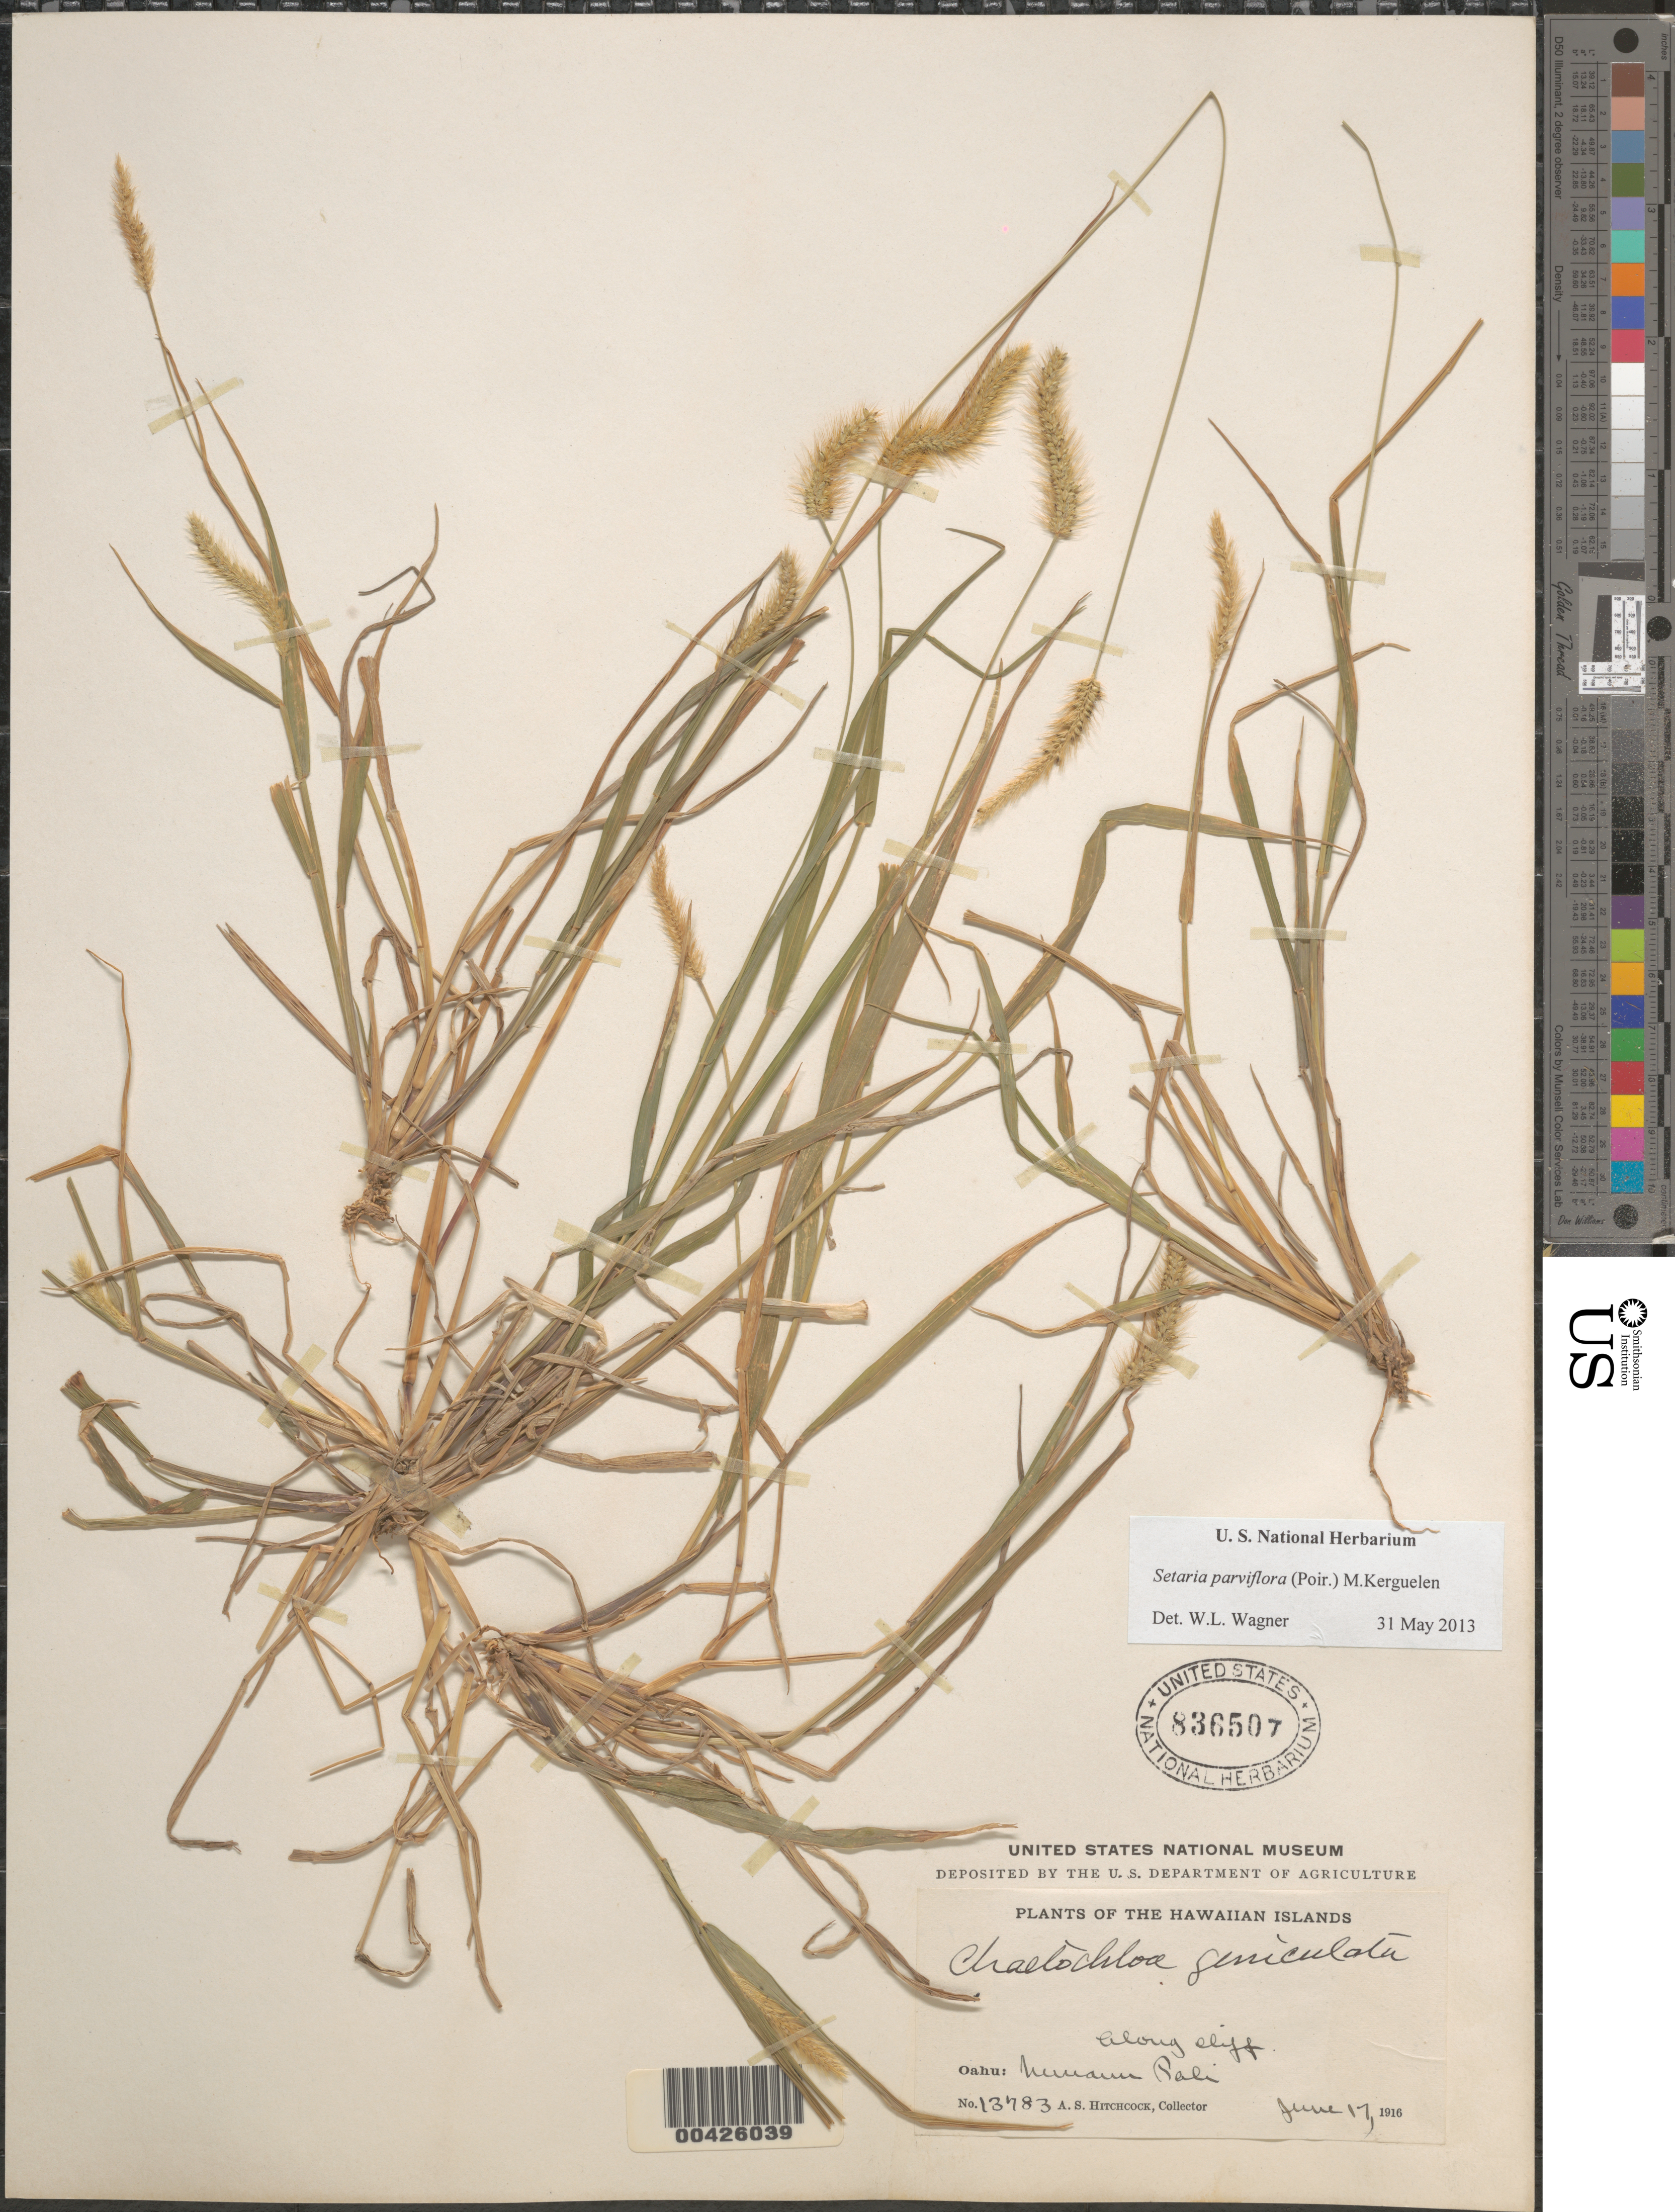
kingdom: Plantae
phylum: Tracheophyta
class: Liliopsida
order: Poales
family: Poaceae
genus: Setaria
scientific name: Setaria parviflora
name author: (Poir.) Kerguélen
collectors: A. S. Hitchcock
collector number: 13783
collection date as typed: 17 Jun 1916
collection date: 1916-06-17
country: United States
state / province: Hawaii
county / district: Honolulu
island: Oahu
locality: Nuuanu Pali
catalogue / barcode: US 836507